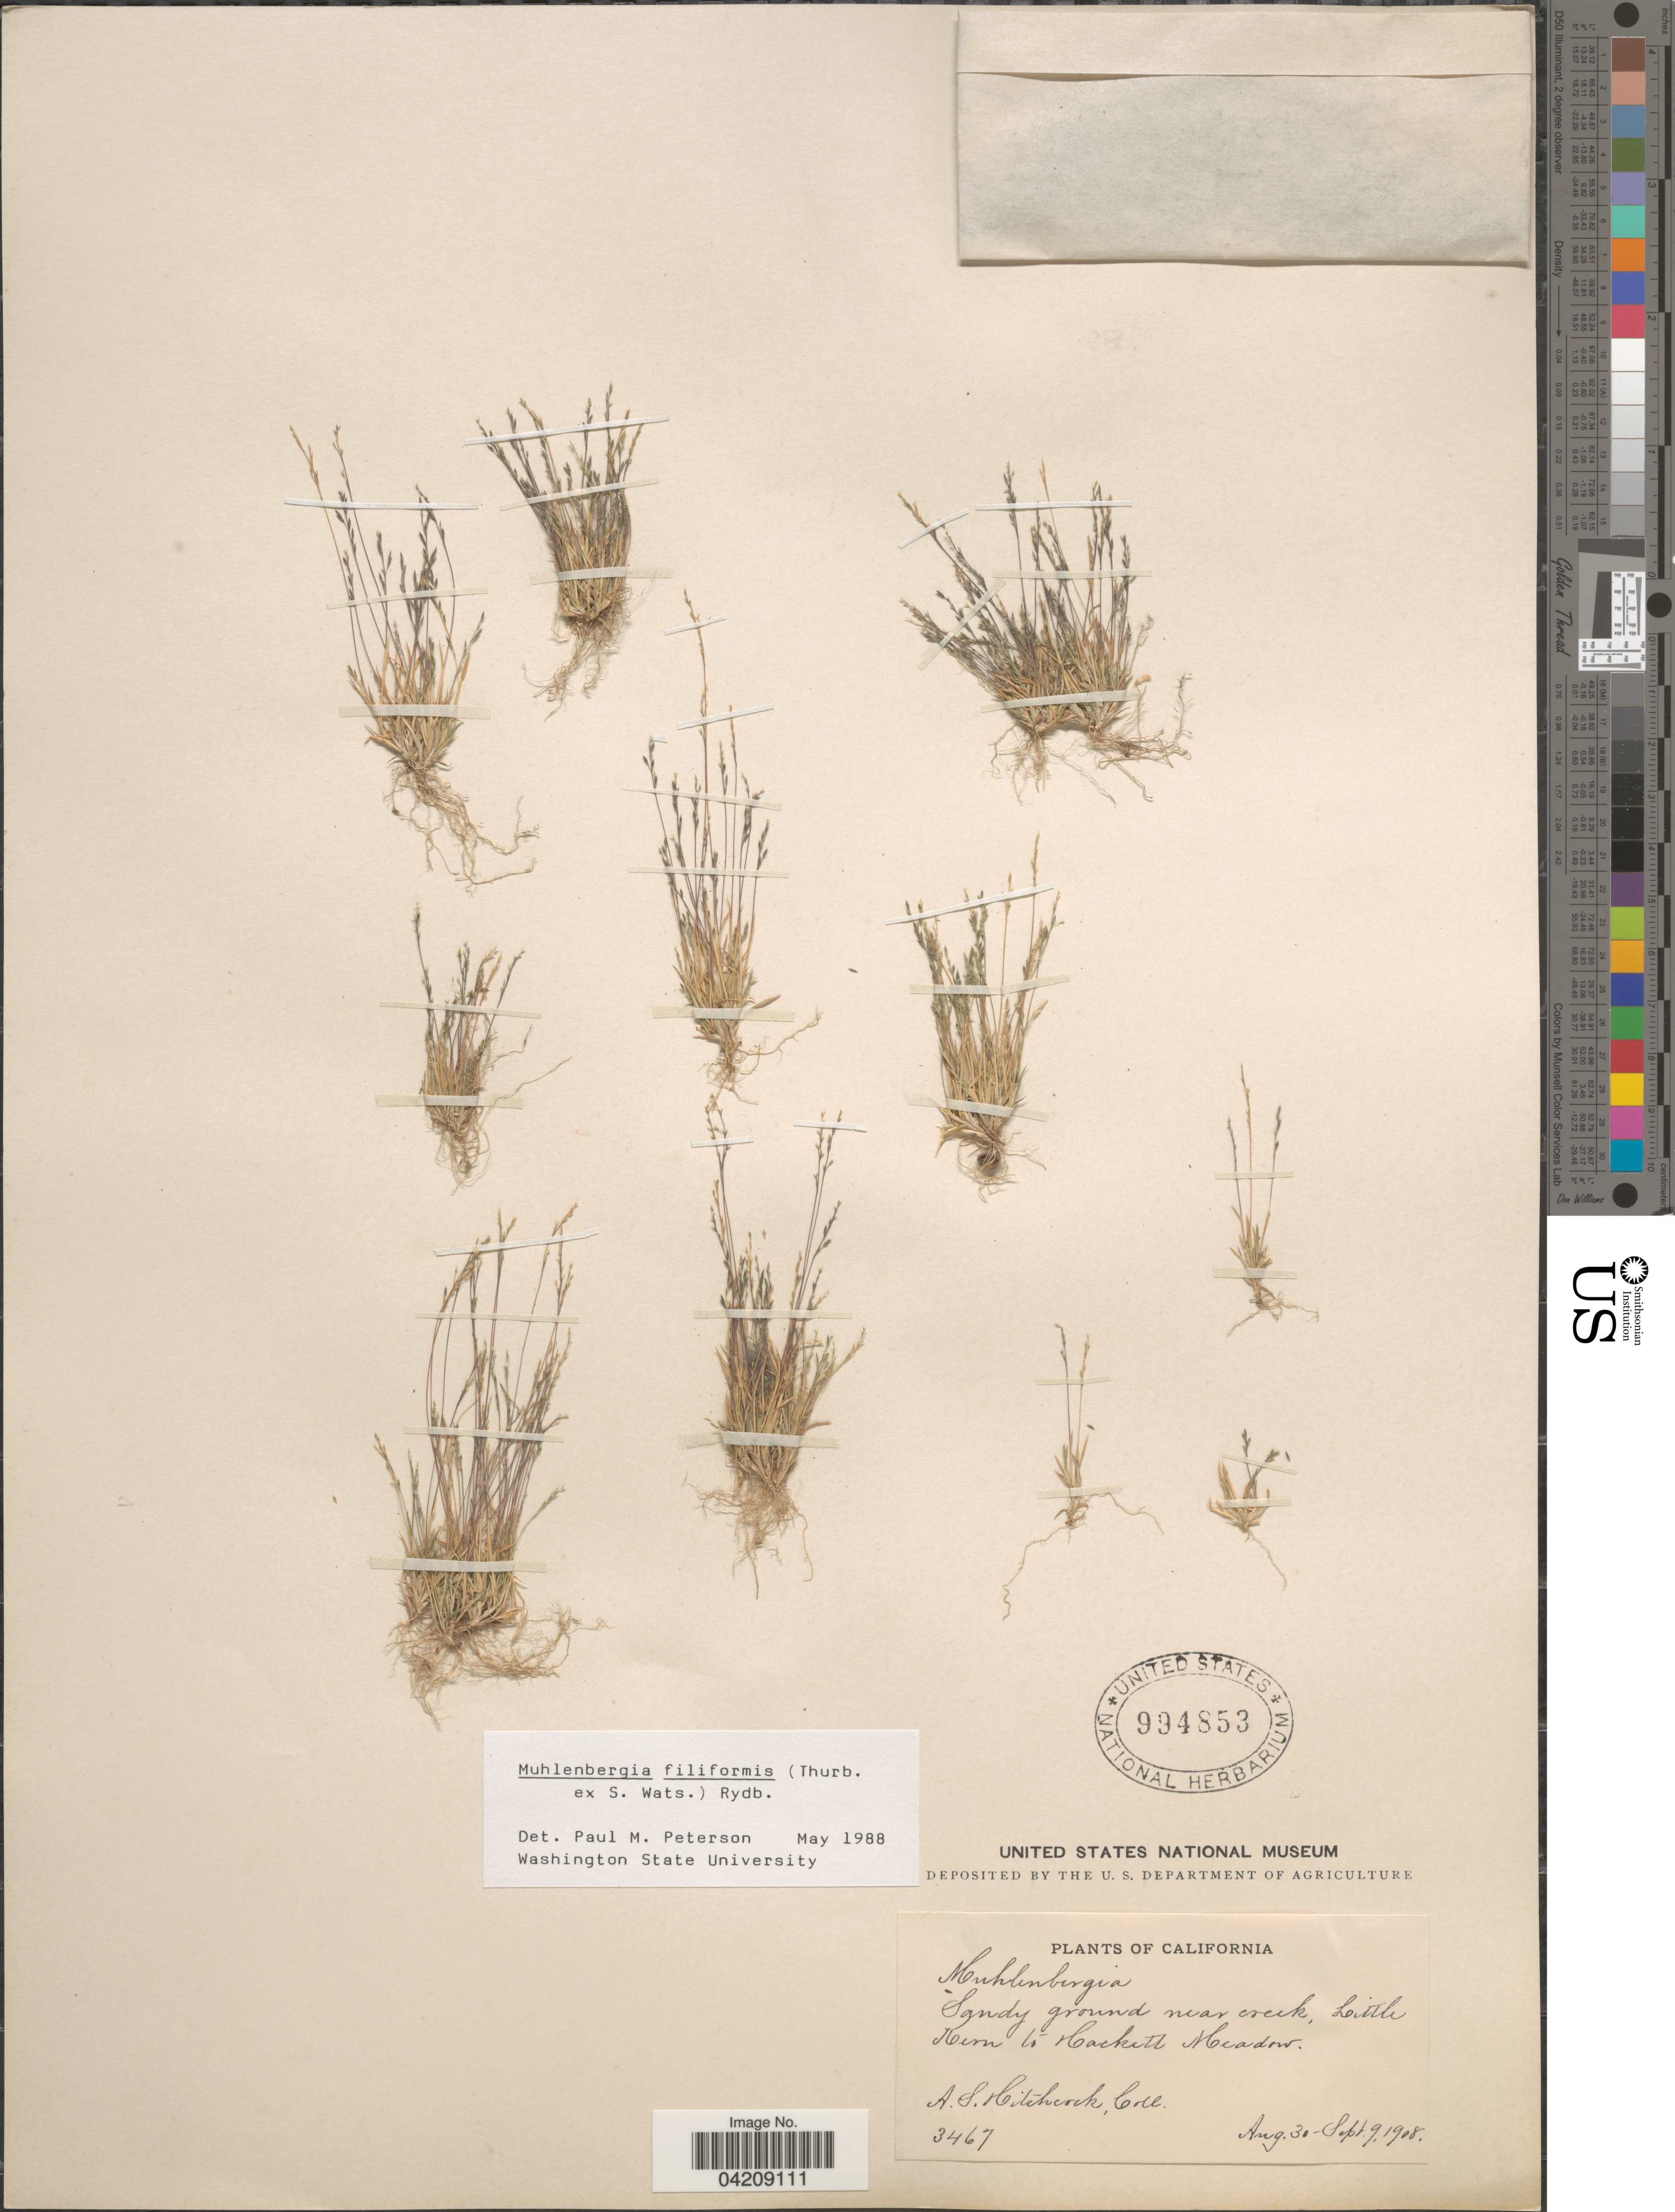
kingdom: Plantae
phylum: Tracheophyta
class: Liliopsida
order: Poales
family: Poaceae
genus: Muhlenbergia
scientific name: Muhlenbergia filiformis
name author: (Thurb. ex S. Watson) Rydb.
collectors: A. S. Hitchcock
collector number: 3467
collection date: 1908-08-30/1908-09-09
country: United States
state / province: California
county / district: Kern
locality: Sandy ground near creek, Little Kern to Hockett Meadow.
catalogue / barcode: US 994853